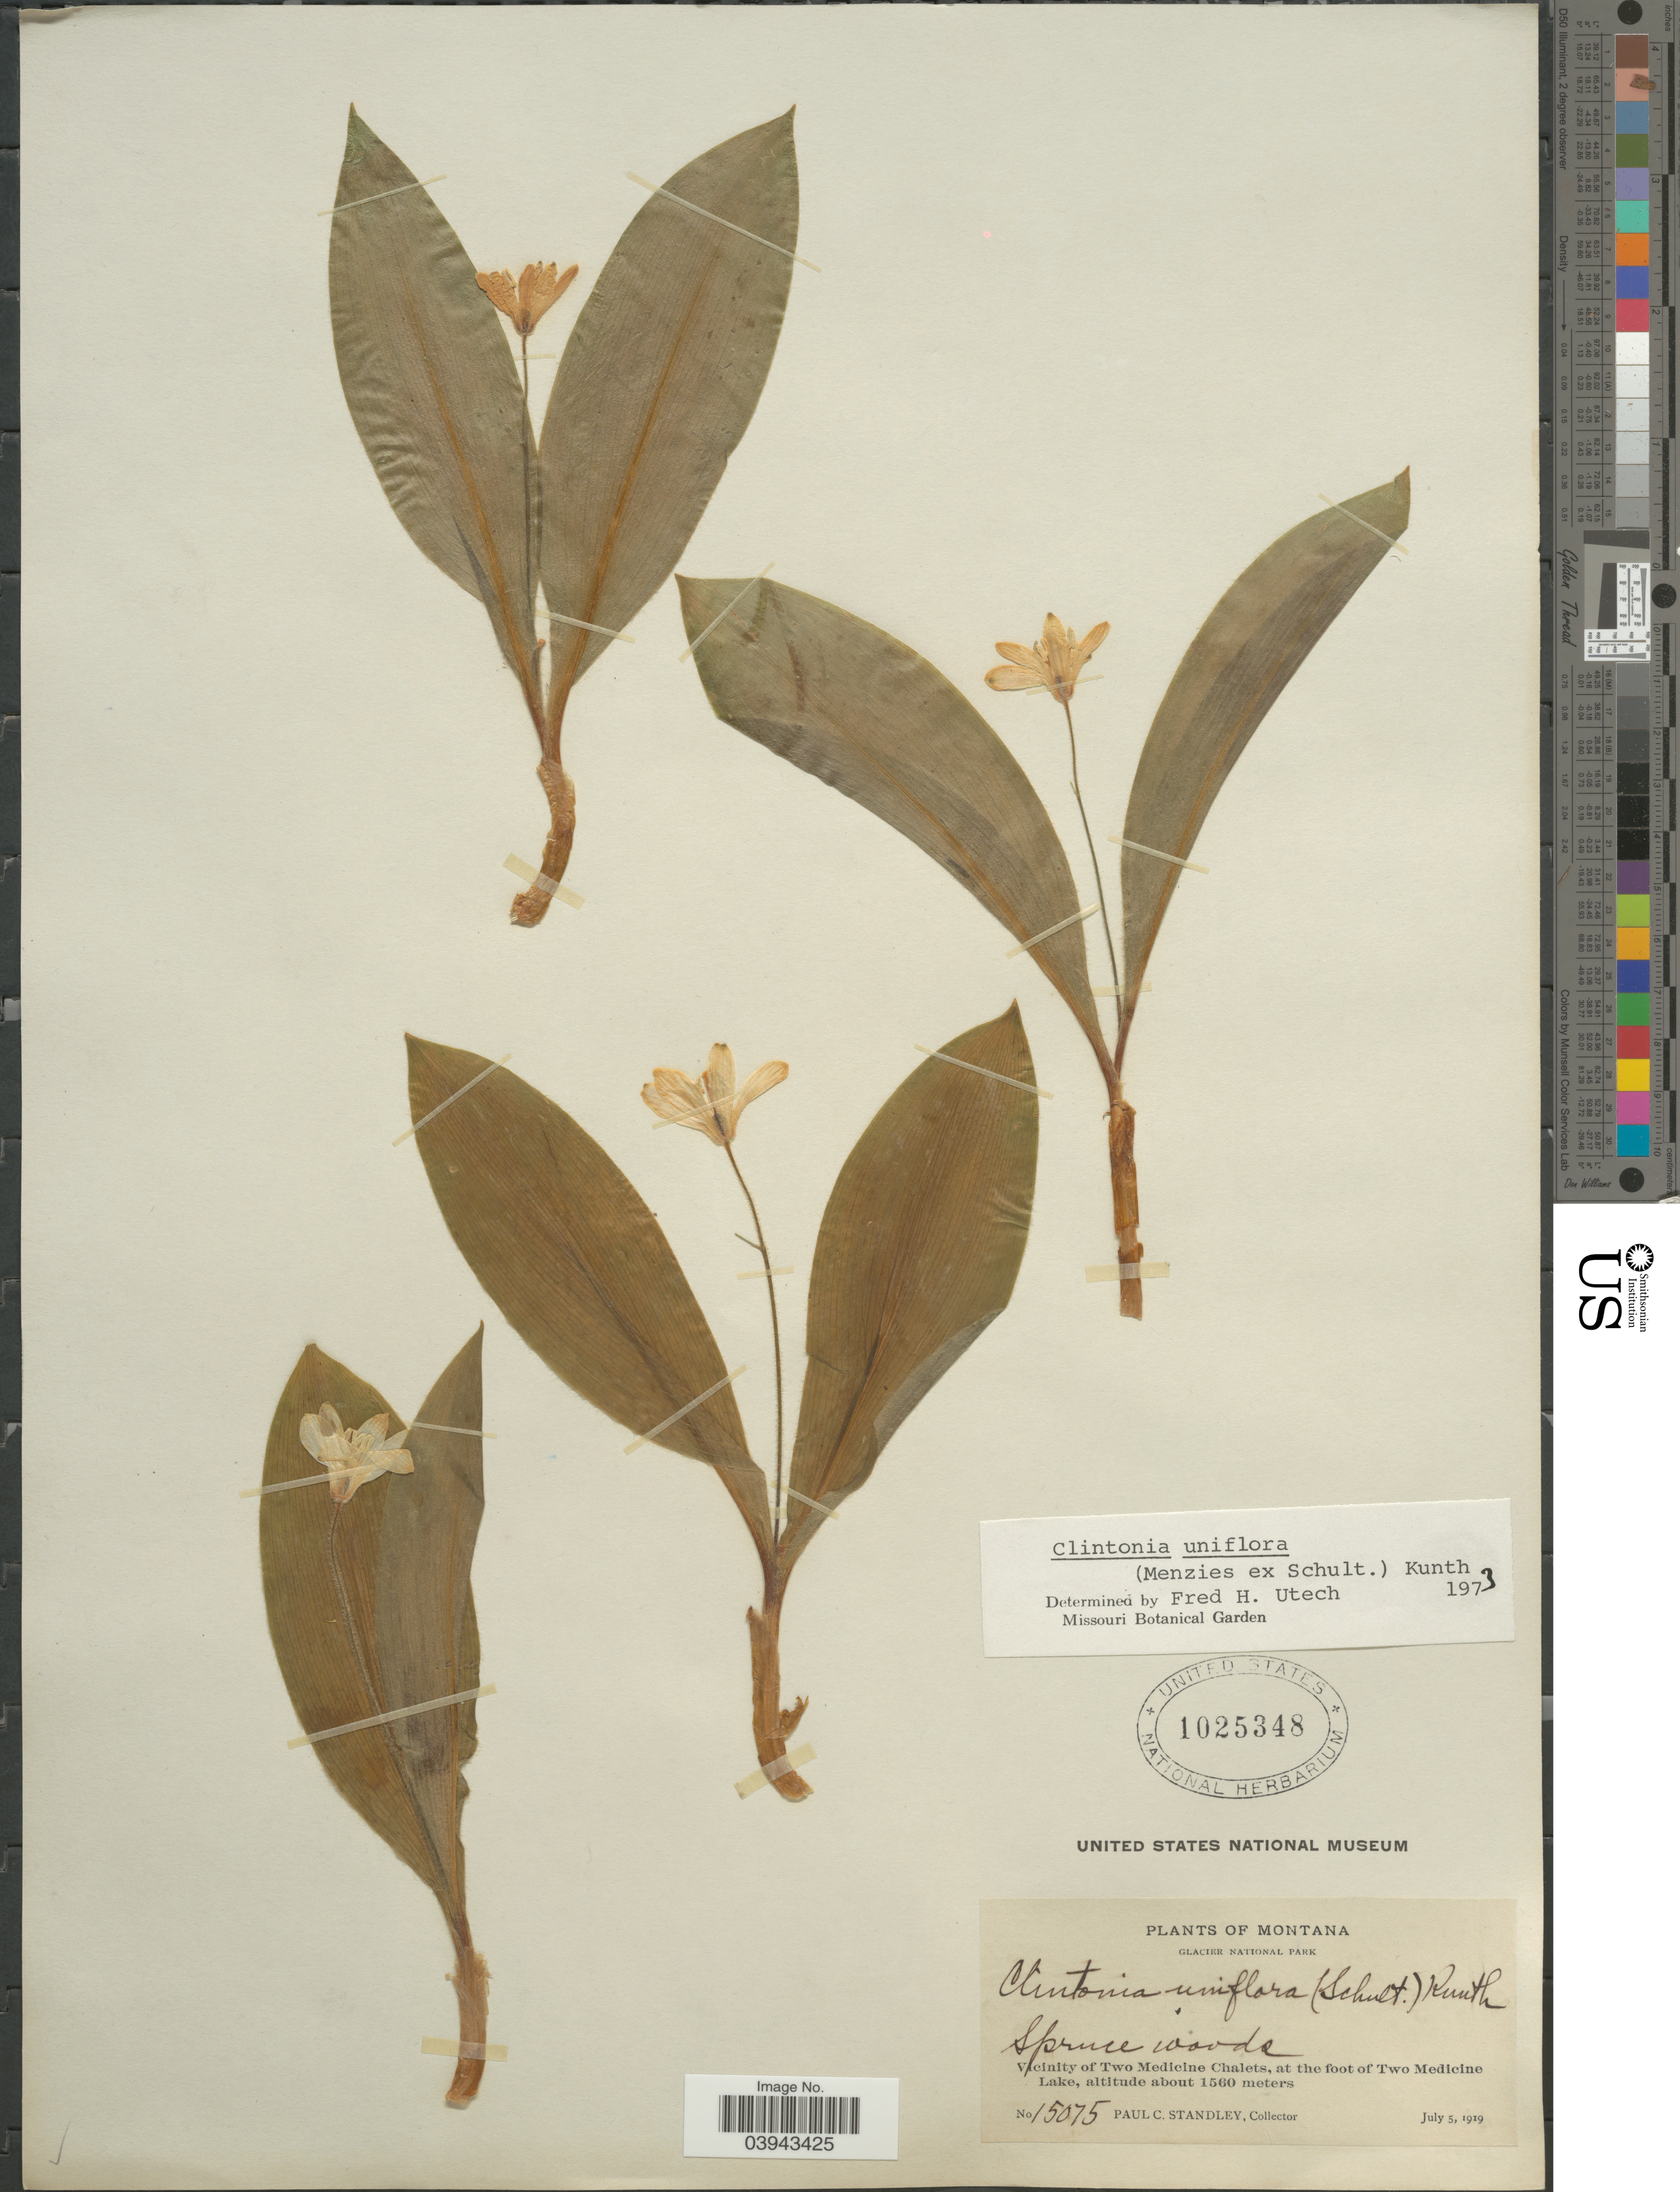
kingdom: Plantae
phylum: Tracheophyta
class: Liliopsida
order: Liliales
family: Liliaceae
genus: Clintonia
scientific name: Clintonia uniflora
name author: Kunth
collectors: P. C. Standley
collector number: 15075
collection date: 1919-07-05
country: United States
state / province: Montana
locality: Glacier National Park. Vicinity of Two Medicine Chalets, at the foot of Two Medicine Lake.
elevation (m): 1560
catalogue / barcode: US 1025348